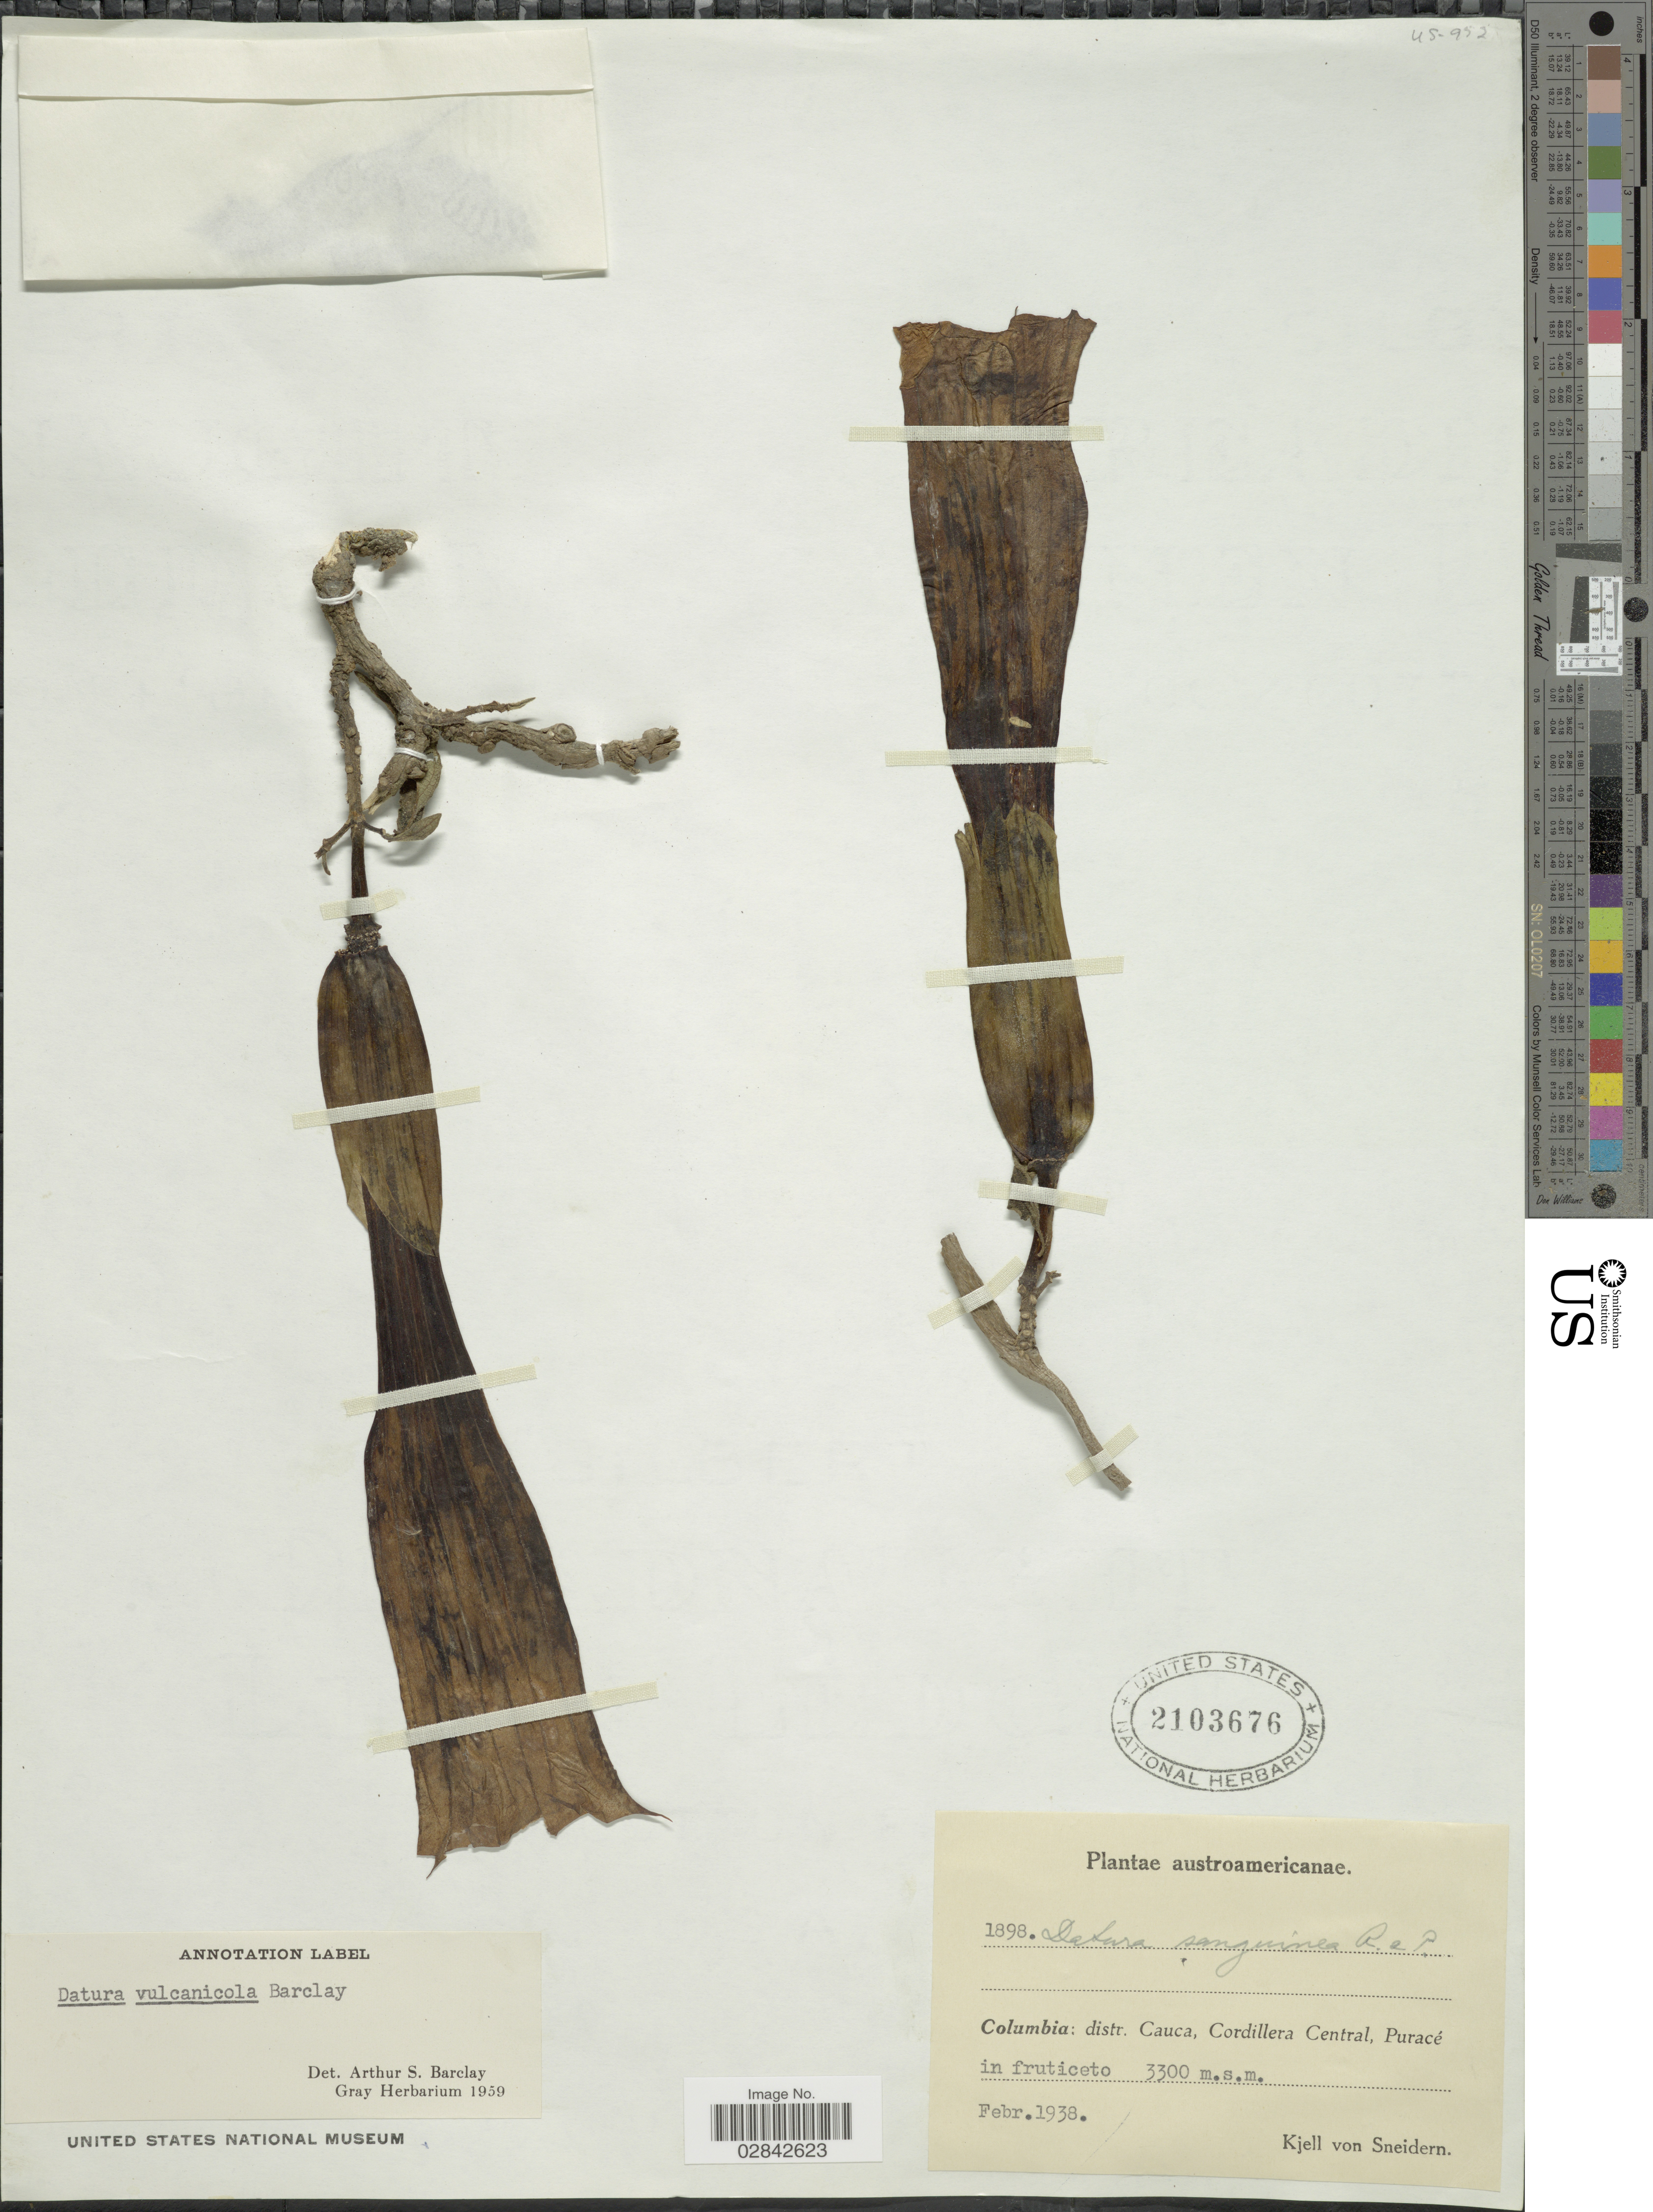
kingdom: Plantae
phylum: Tracheophyta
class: Magnoliopsida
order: Solanales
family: Solanaceae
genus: Brugmansia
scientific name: Brugmansia vulcanicola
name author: (A.S. Barclay) R.E. Schult.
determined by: (US) Smithsonian Institution - National Museum of Natural History - Department of Botany (UNITED STATES)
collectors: K. von Sneidern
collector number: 1898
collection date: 1938-02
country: Colombia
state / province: Cauca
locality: Distr. Cauca, Cordillera Central, Puracé.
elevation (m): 3300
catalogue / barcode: US 2103676